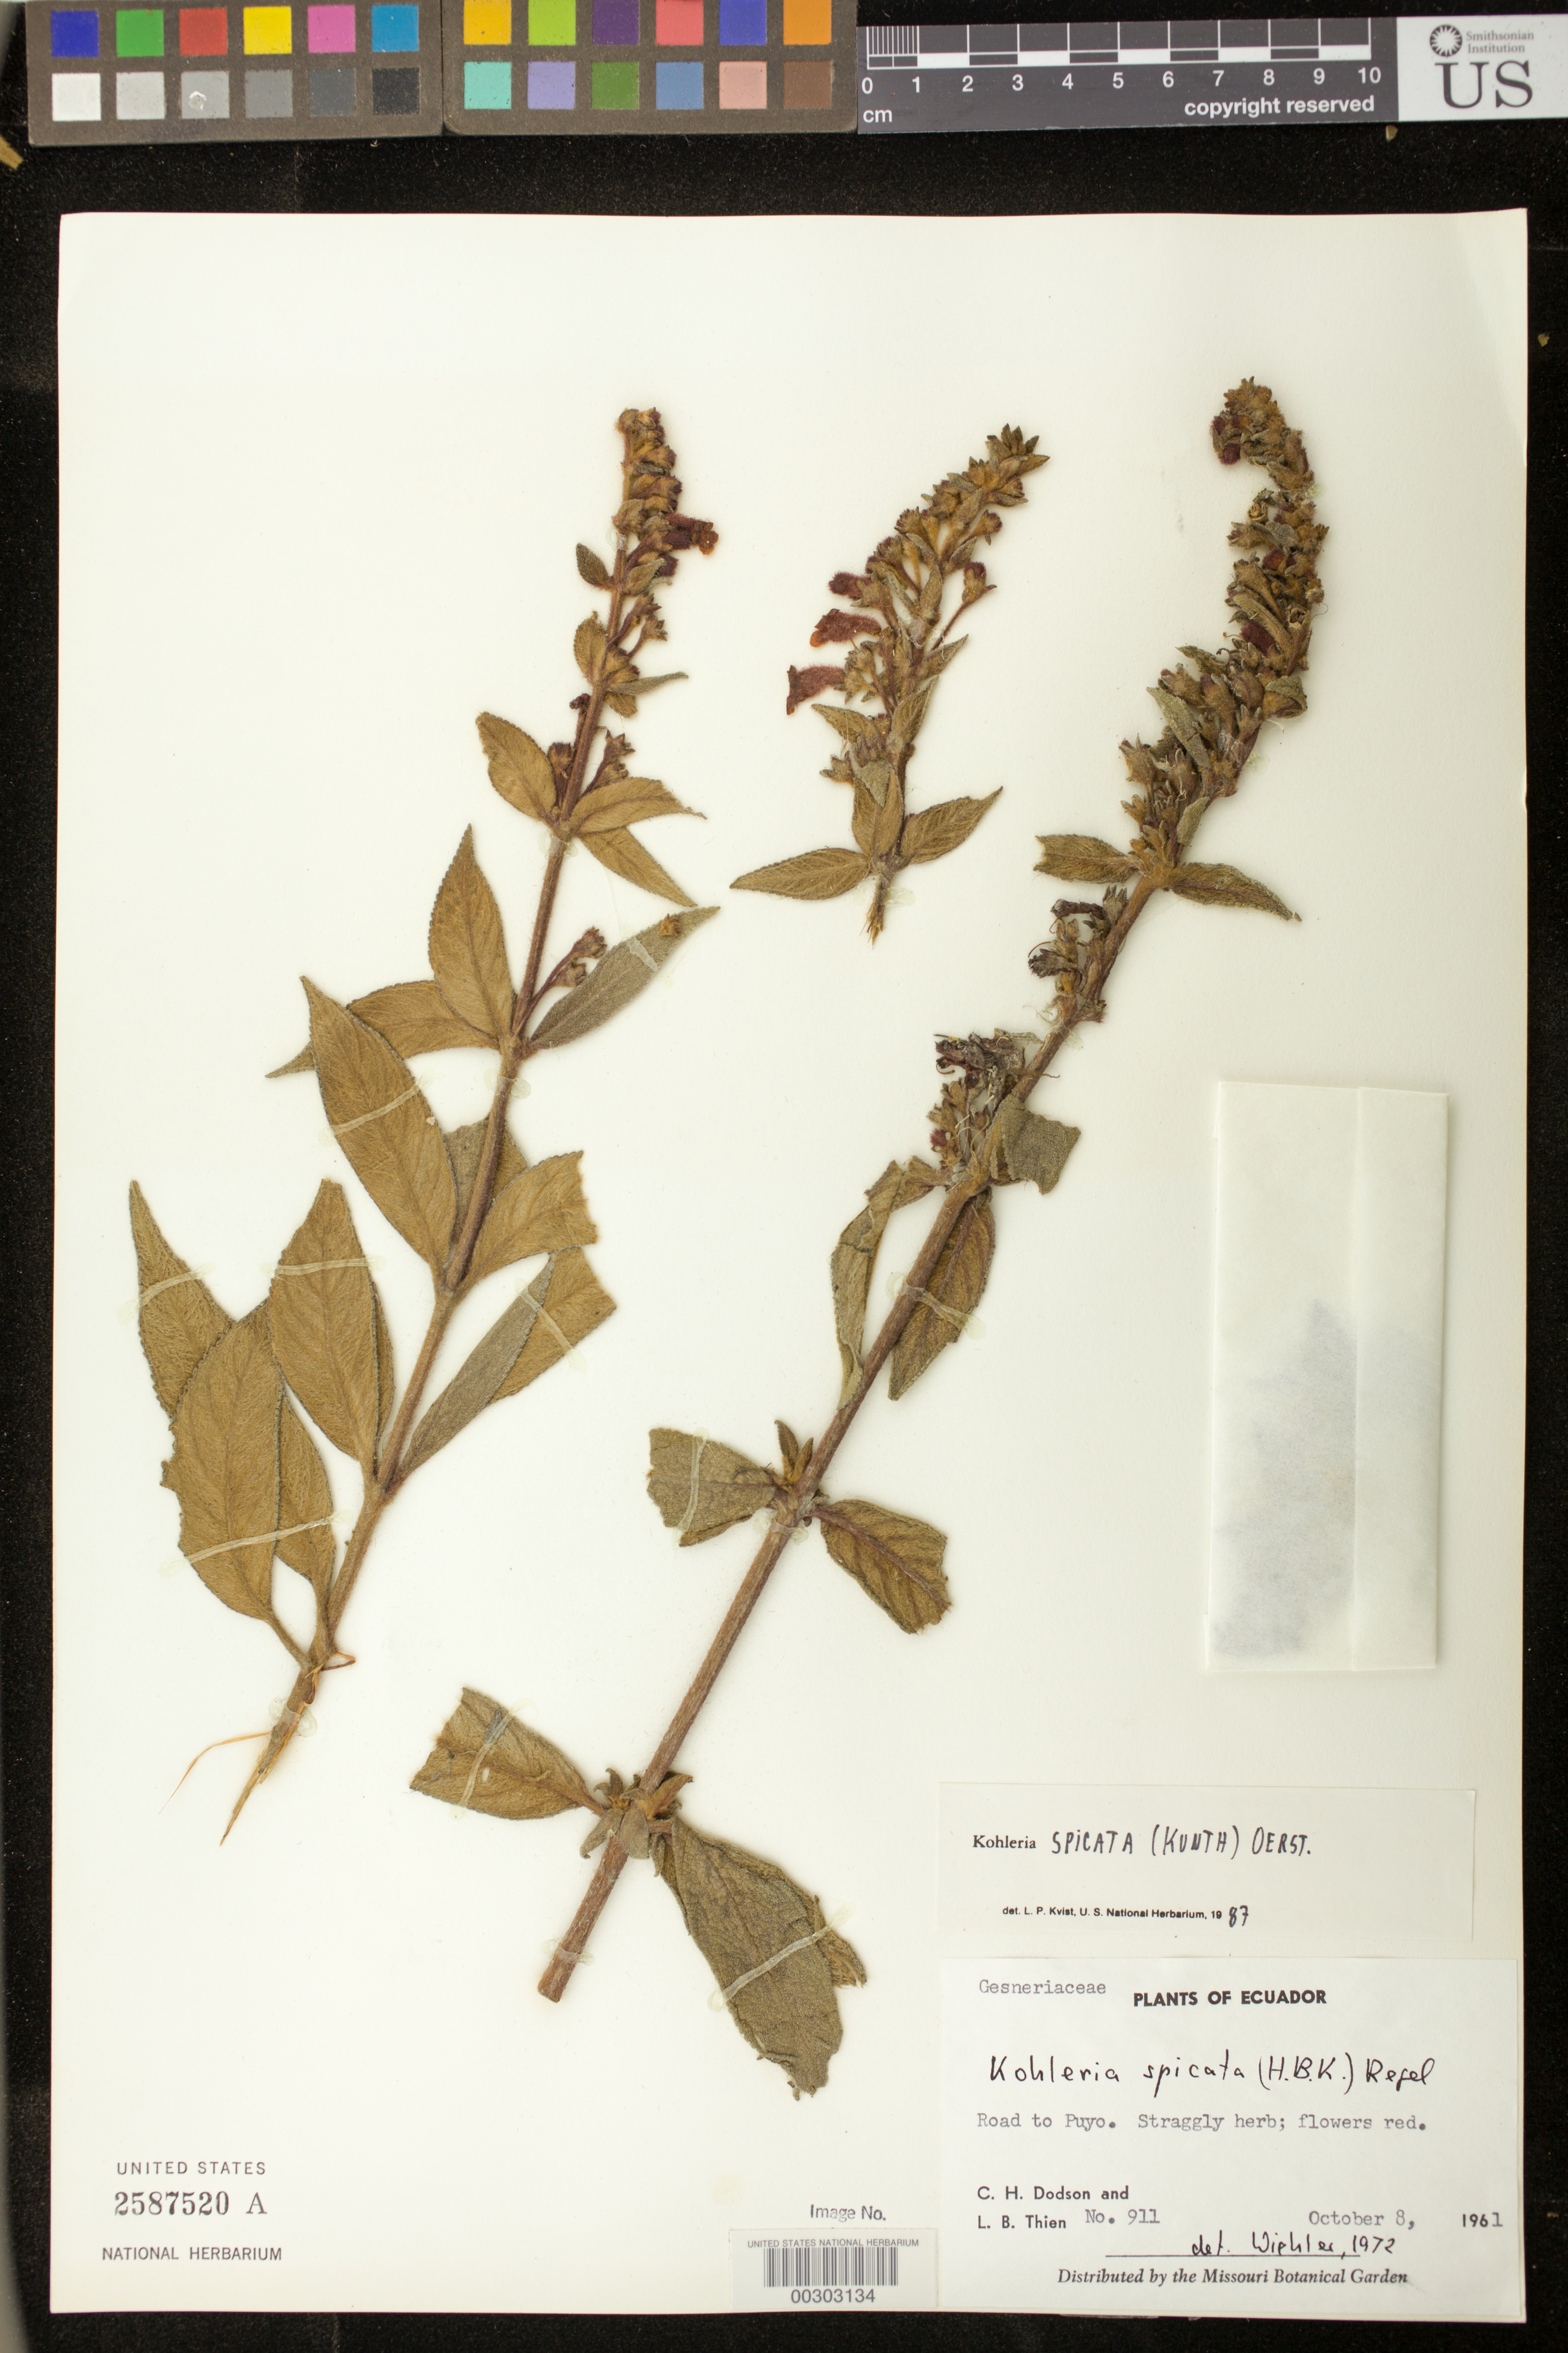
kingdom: Plantae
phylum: Tracheophyta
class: Magnoliopsida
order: Lamiales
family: Gesneriaceae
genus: Kohleria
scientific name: Kohleria spicata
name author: (Kunth) Oerst.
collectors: C. H. Dodson & L. Thien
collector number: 911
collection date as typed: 08 Oct 1961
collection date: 1961-10-08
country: Ecuador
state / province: Pastaza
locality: Road to Puyo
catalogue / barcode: US 2587520A